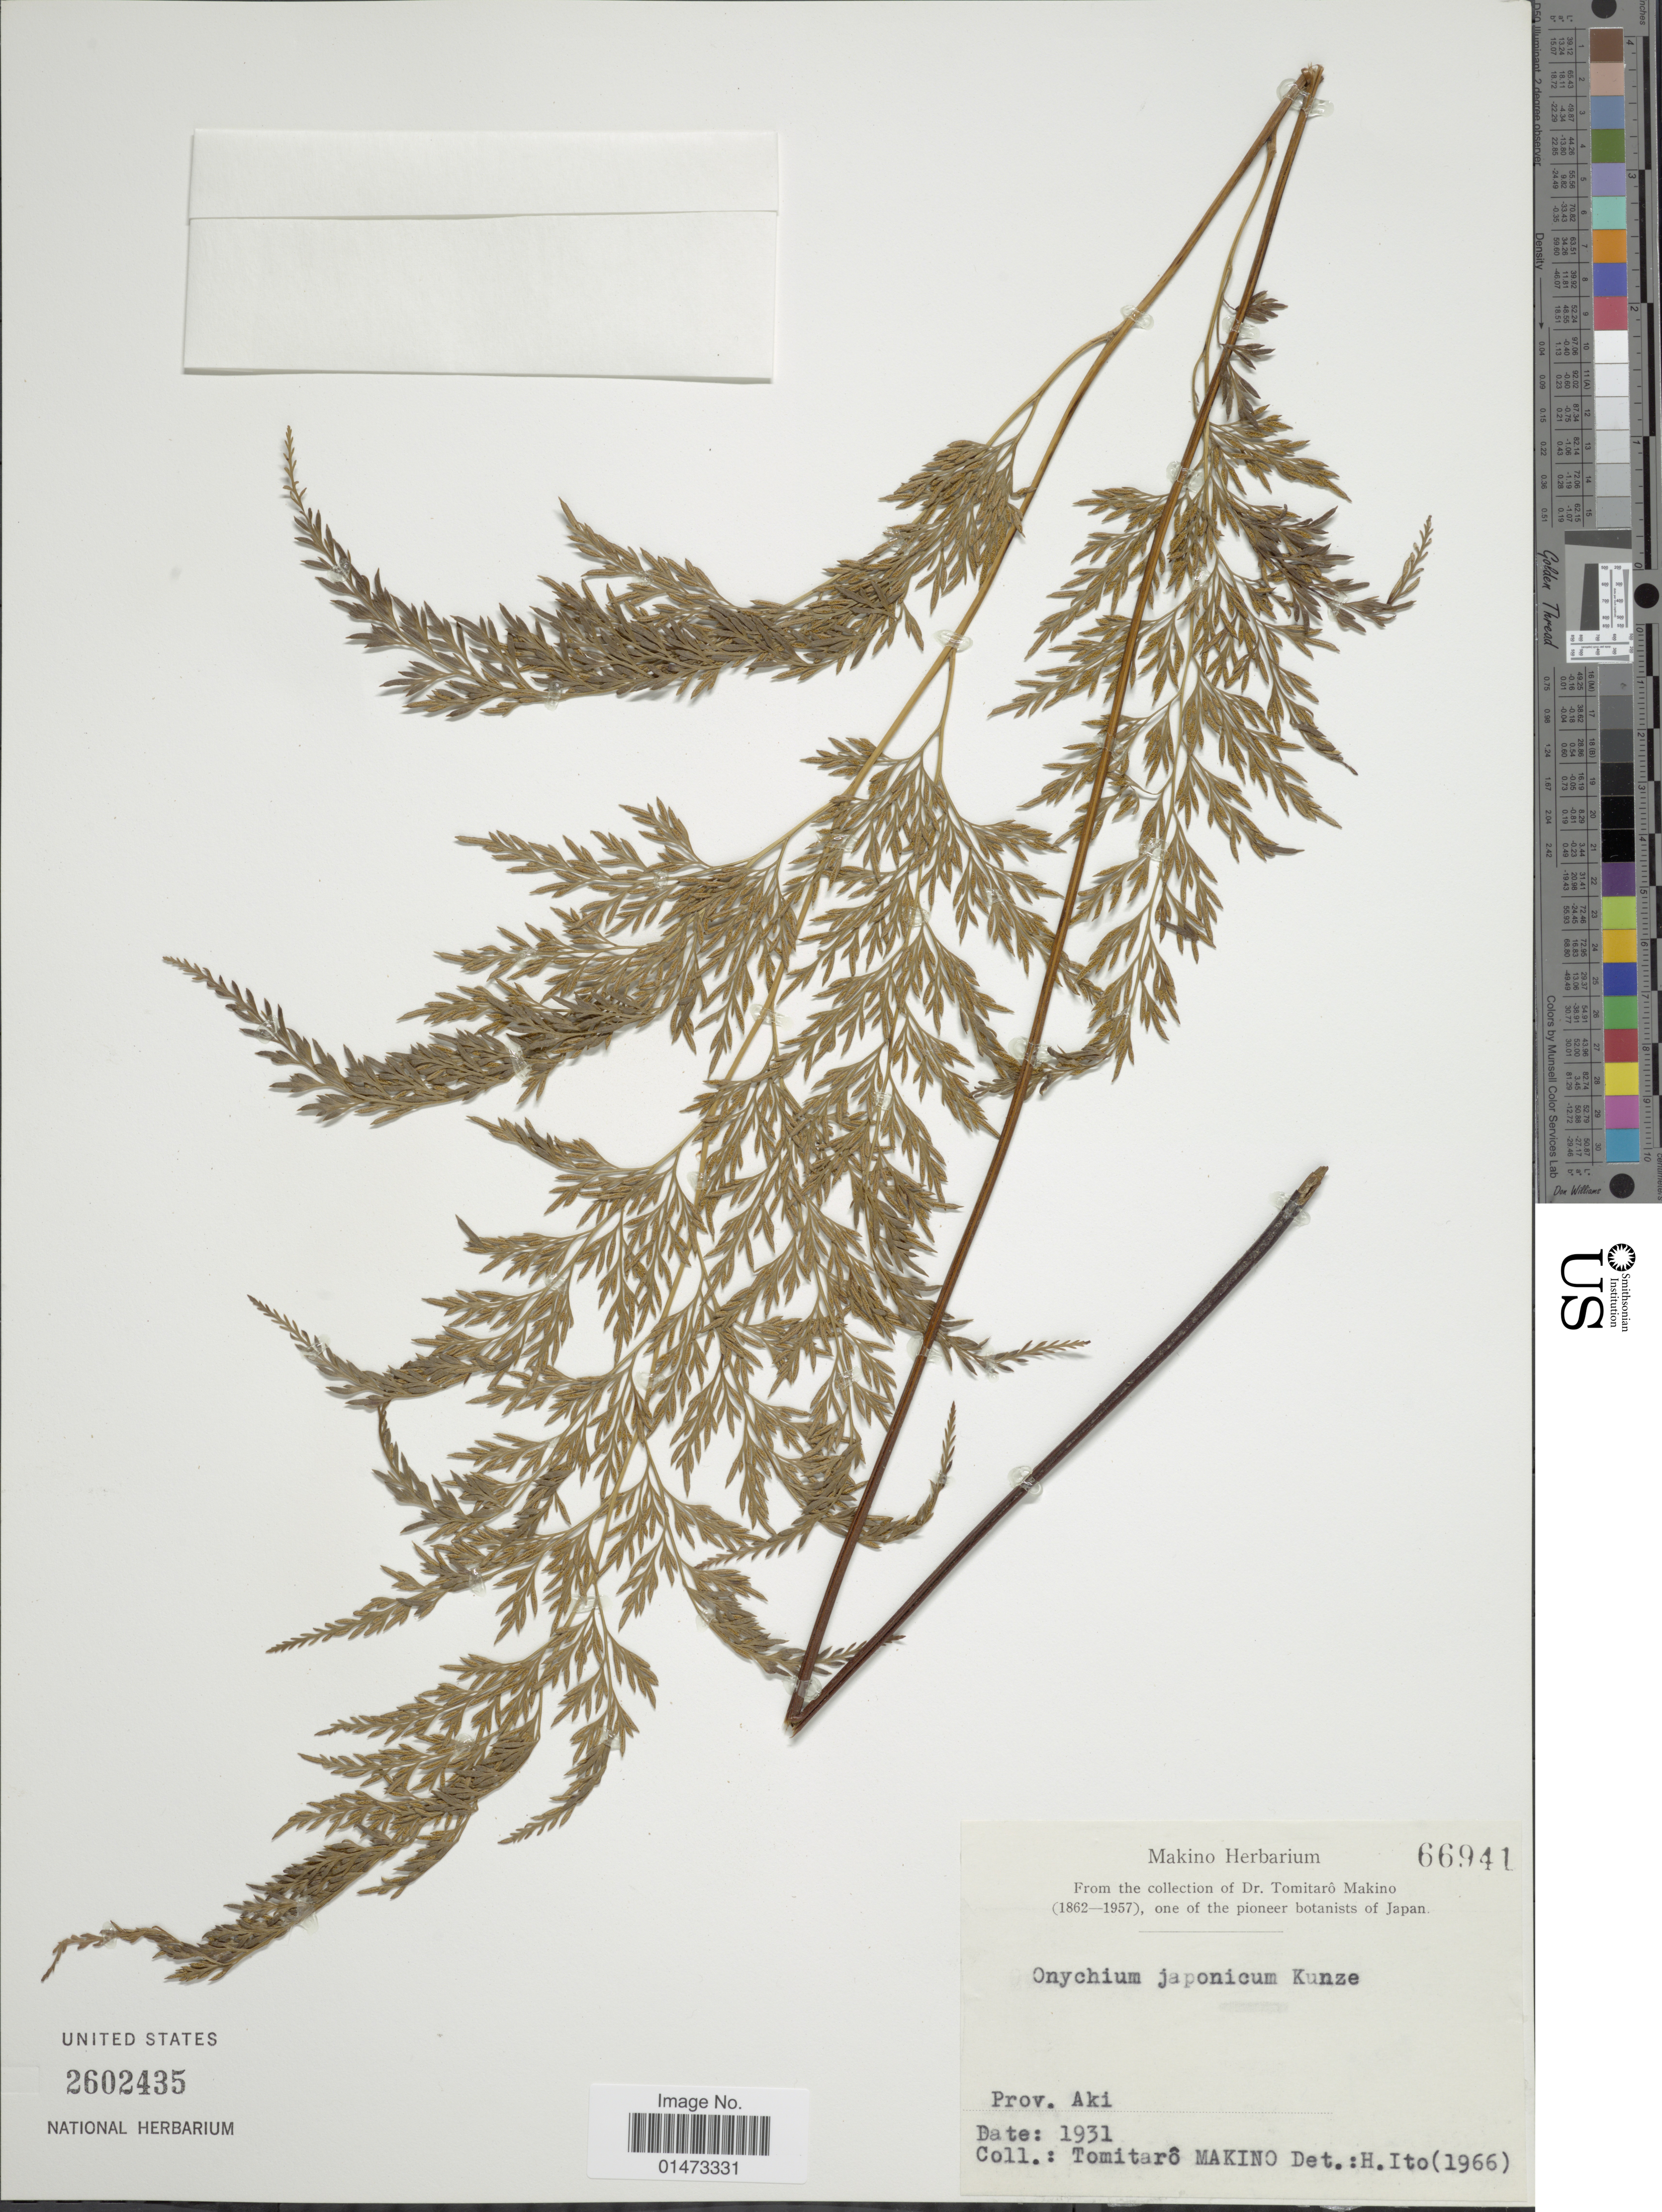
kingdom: Plantae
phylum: Tracheophyta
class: Polypodiopsida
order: Polypodiales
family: Pteridaceae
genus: Onychium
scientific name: Onychium japonicum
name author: (Thunb.) Kunze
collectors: T. Makino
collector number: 66941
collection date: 1931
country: Japan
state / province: Hirosima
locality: Prov. Aki.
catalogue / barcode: US 2602435